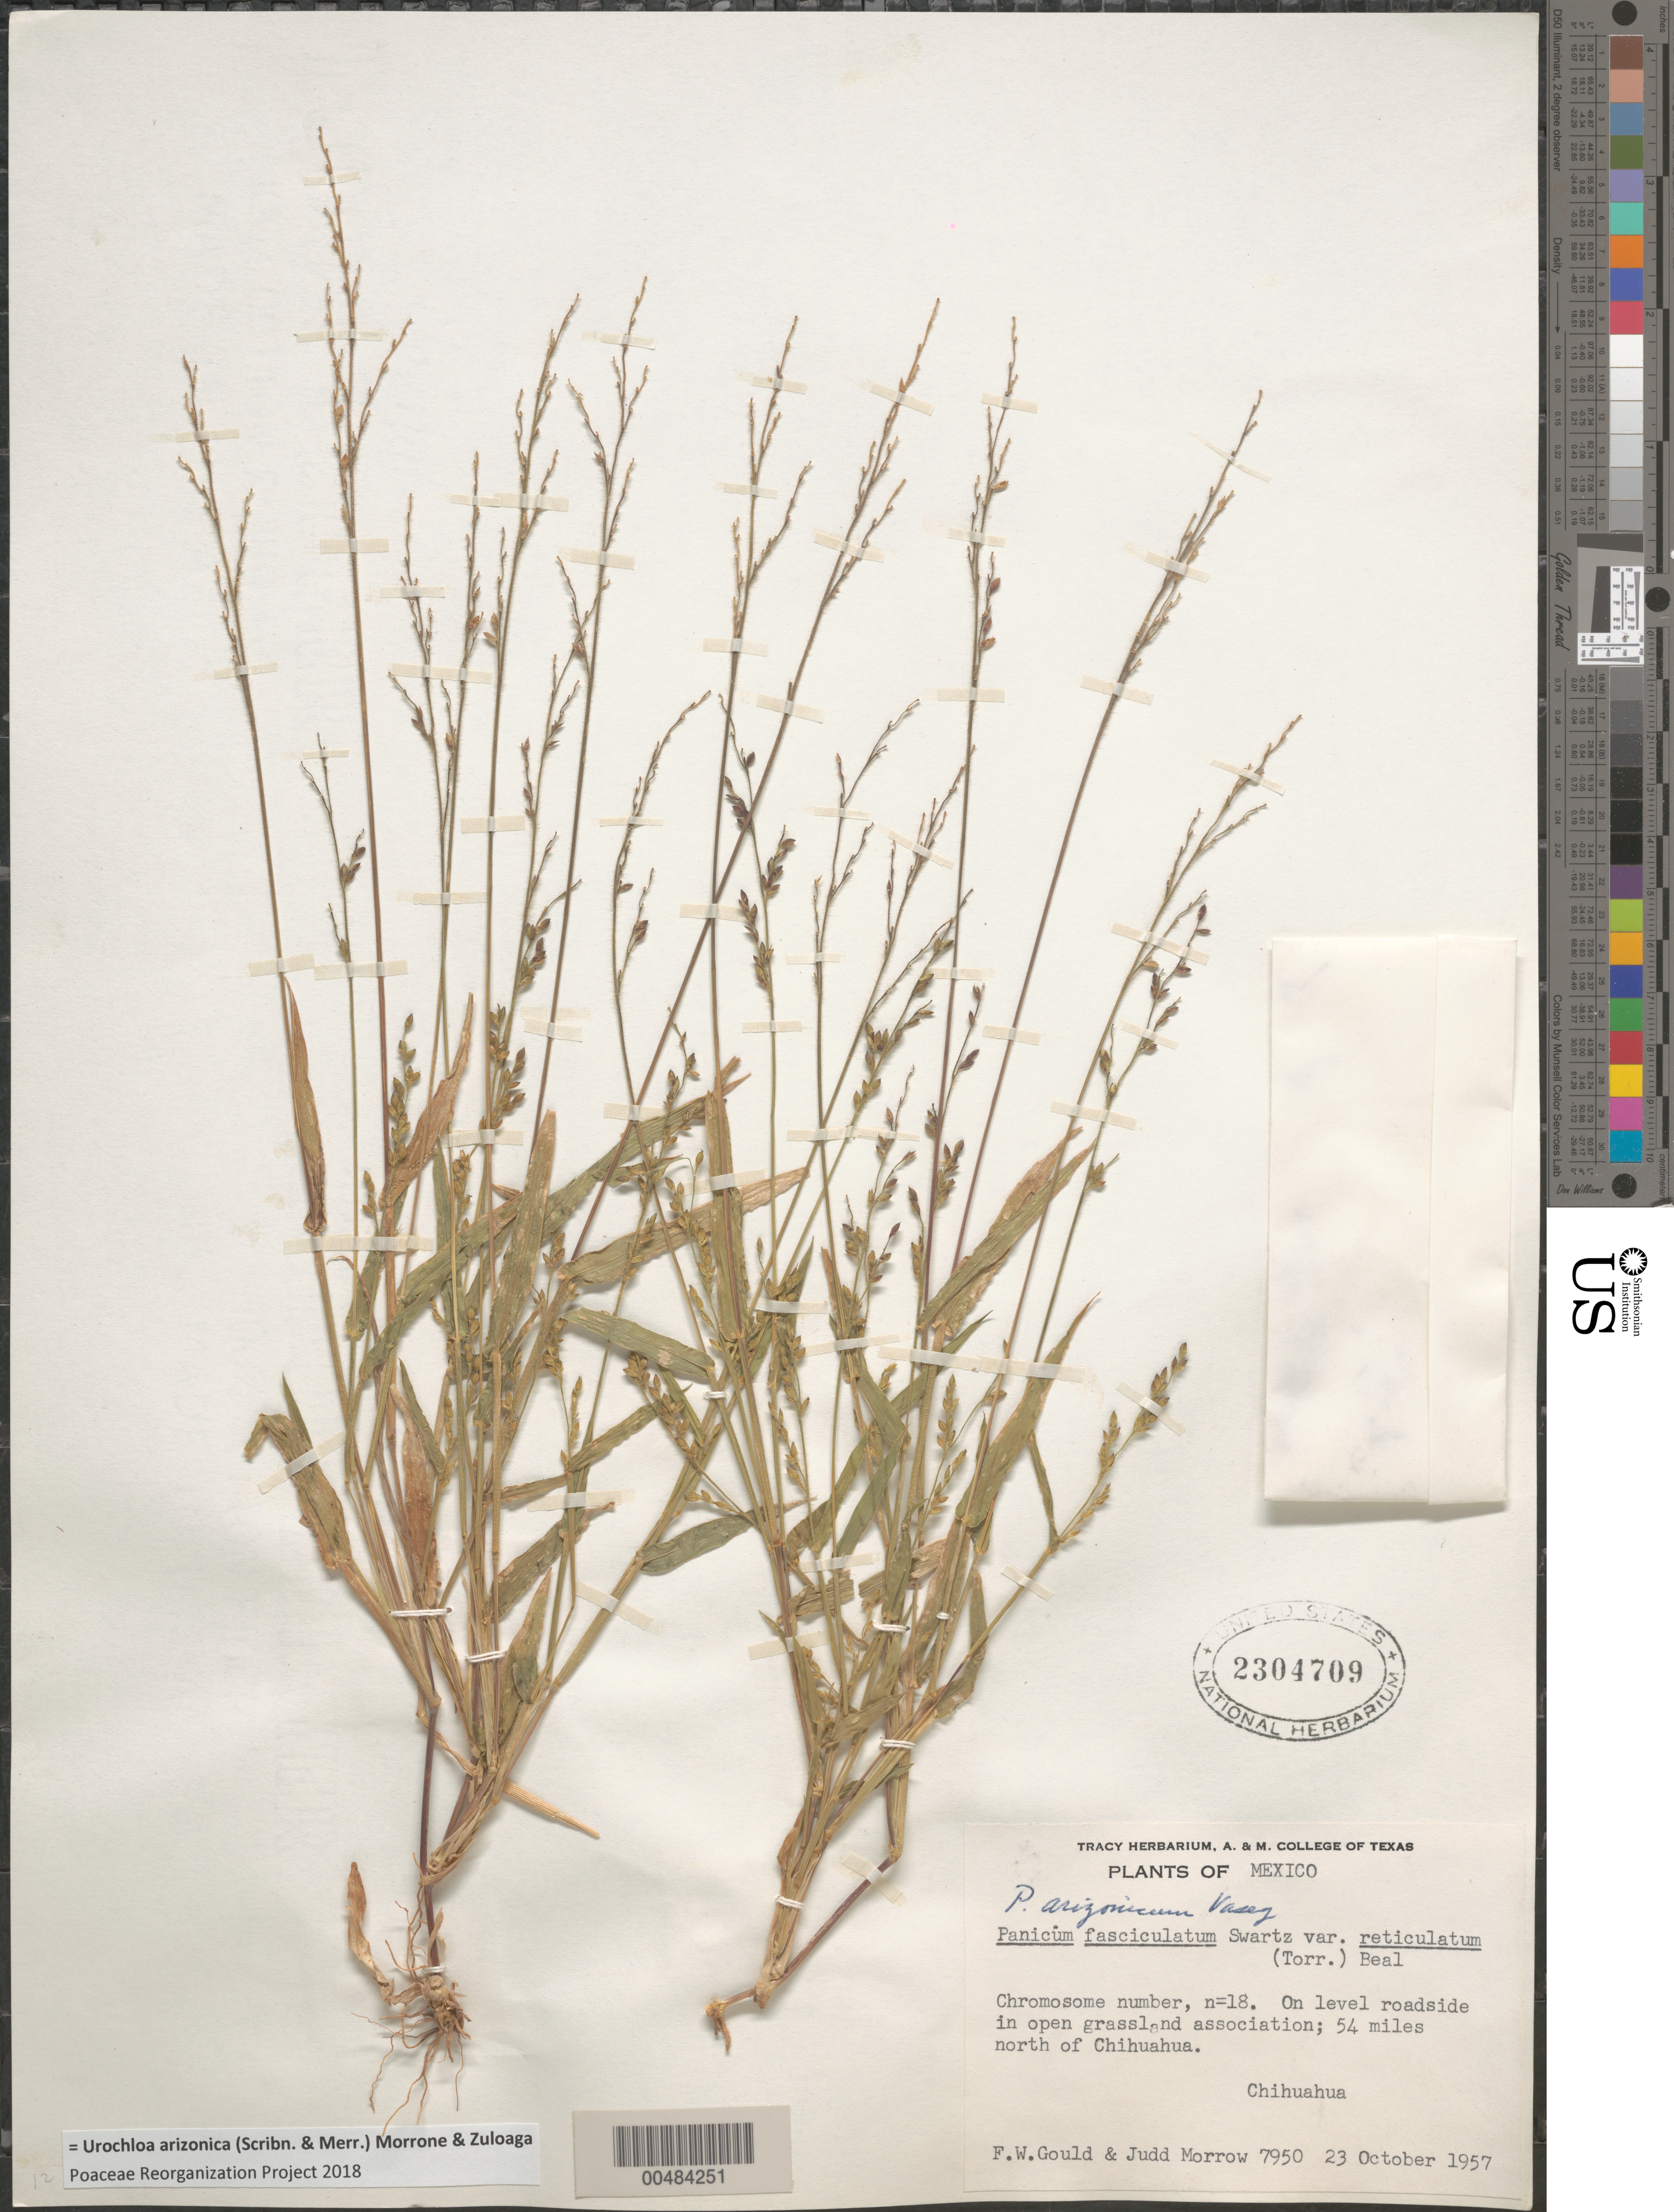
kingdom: Plantae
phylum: Tracheophyta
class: Liliopsida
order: Poales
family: Poaceae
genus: Brachiaria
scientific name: Brachiaria arizonicum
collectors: F. W. Gould & J. Morrow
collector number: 7950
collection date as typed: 23 Oct 1957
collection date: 1957-10-23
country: Mexico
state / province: Chihuahua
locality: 54 mi N of Chihuahua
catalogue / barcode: US 2304709